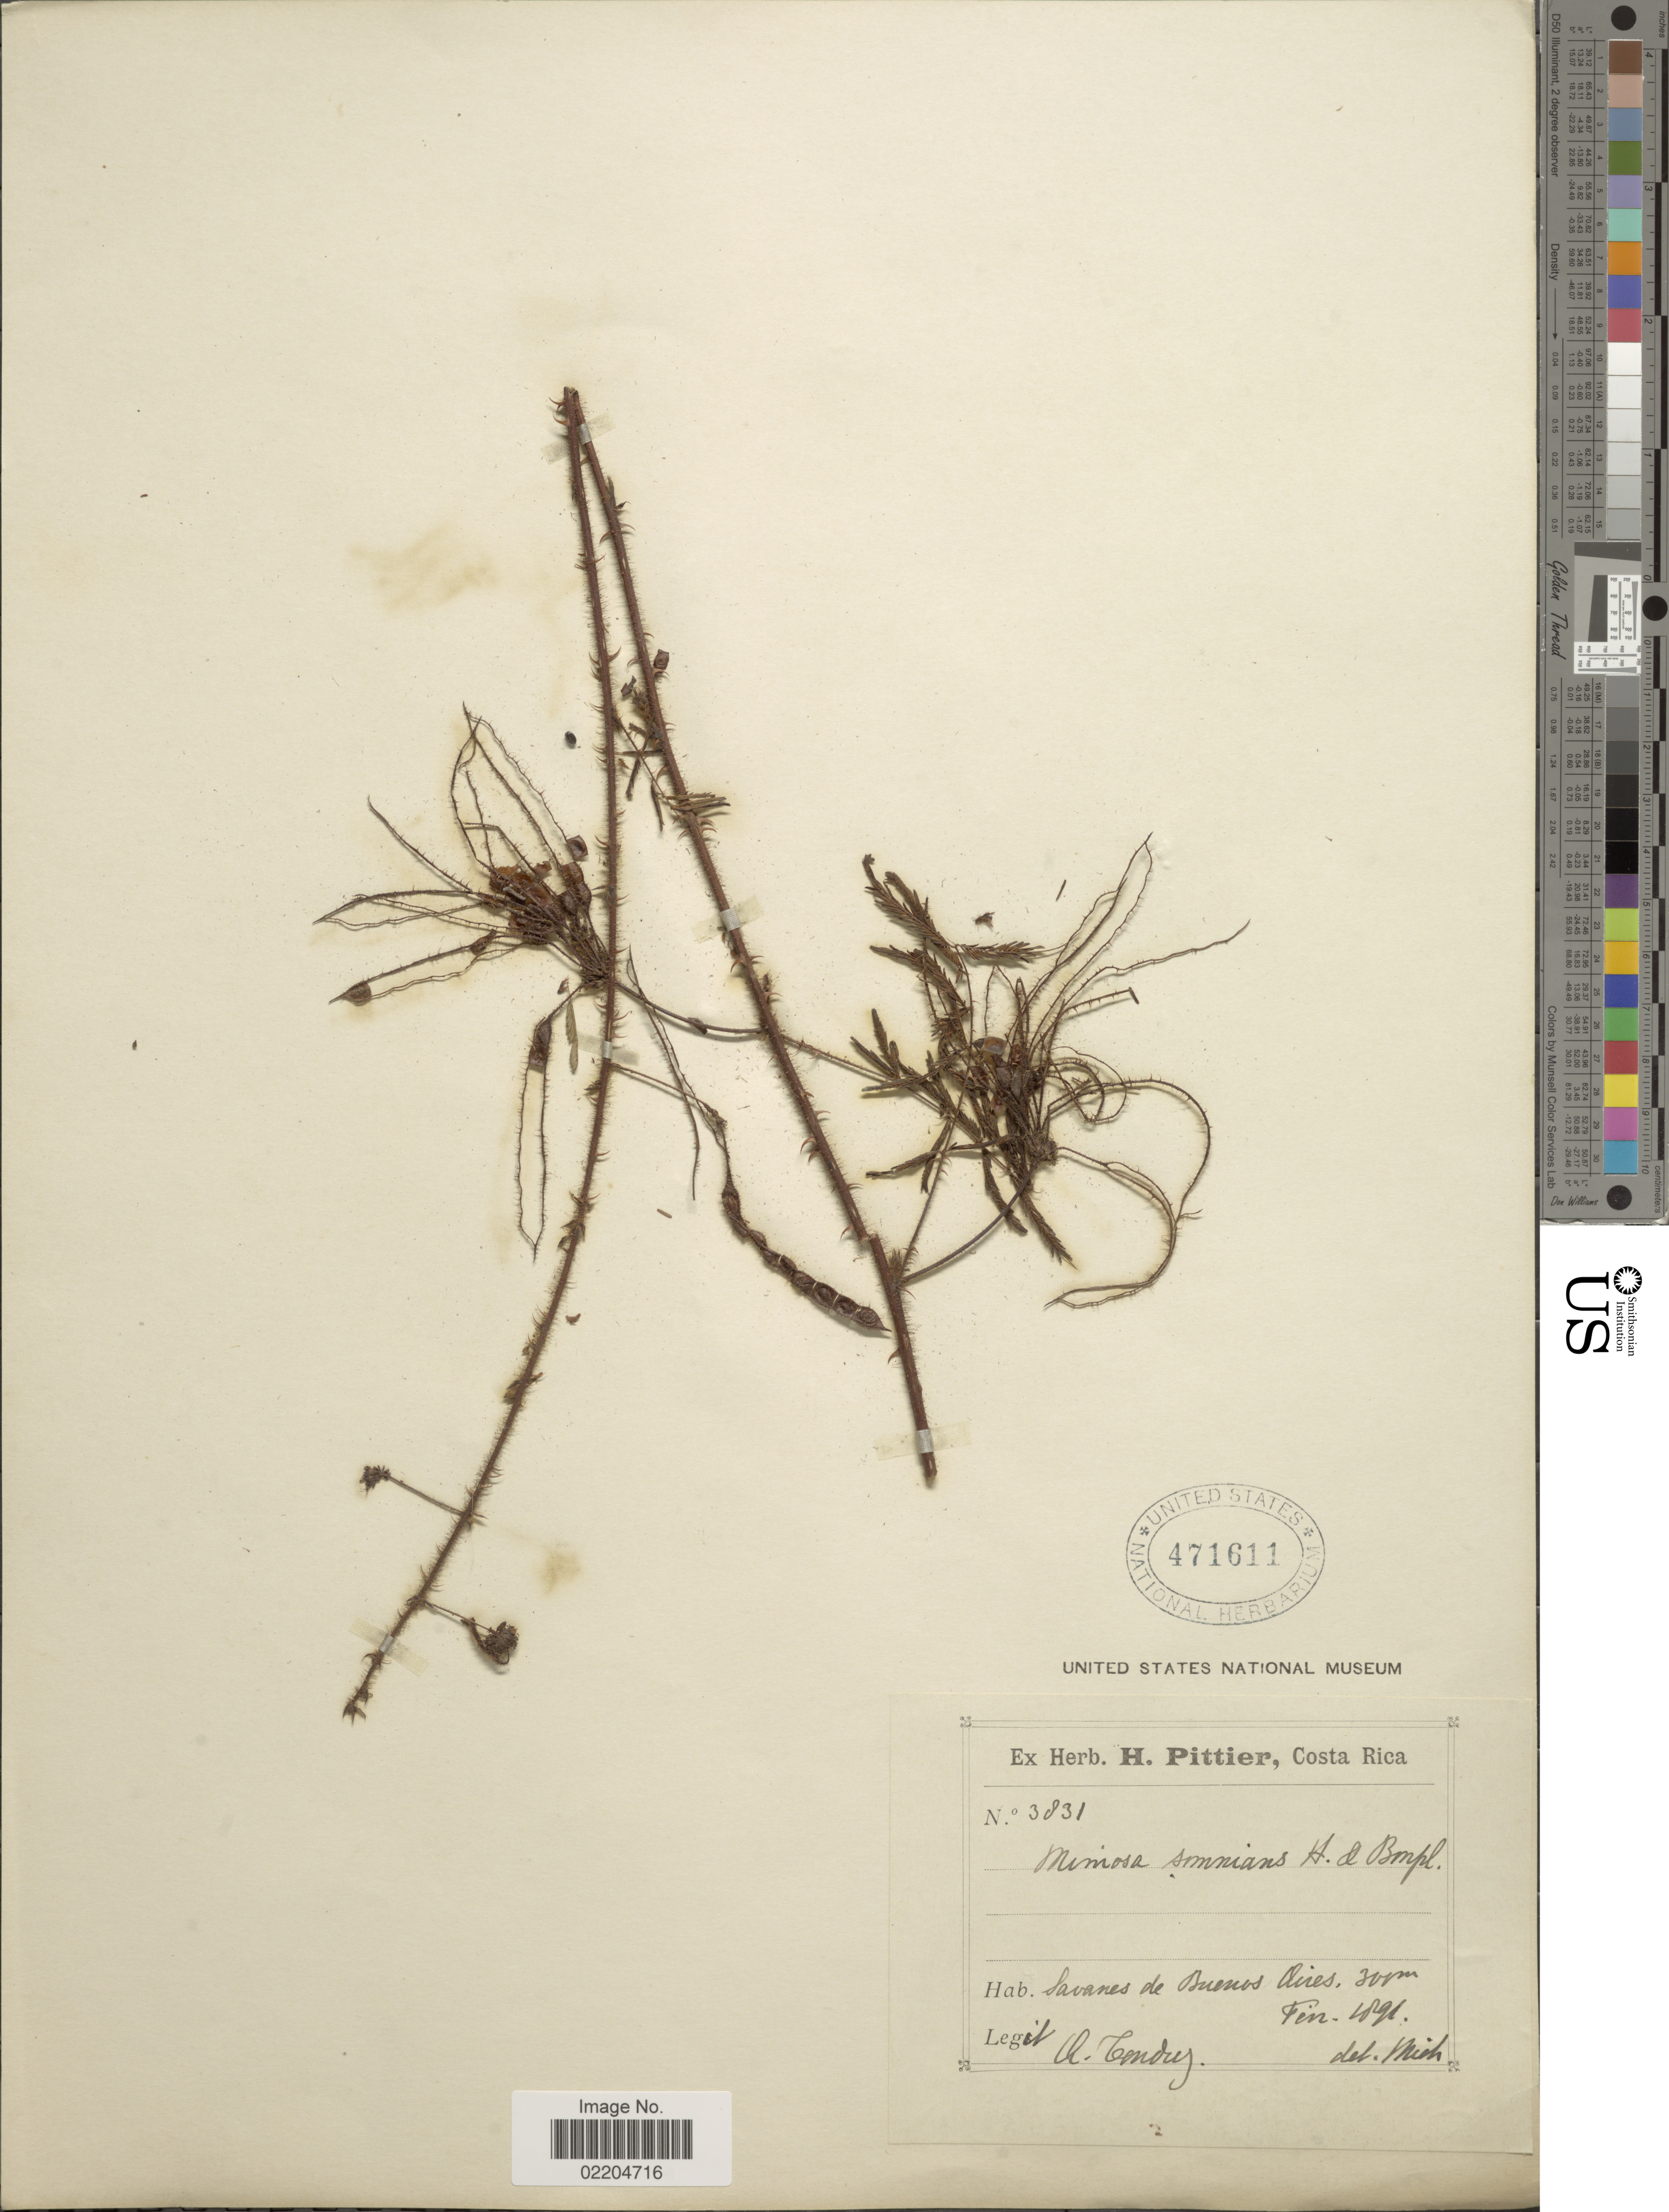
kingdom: Plantae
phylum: Tracheophyta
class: Magnoliopsida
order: Fabales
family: Fabaceae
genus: Mimosa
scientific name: Mimosa somnians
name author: Humb. & Bonpl. ex Willd.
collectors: A. Tonduz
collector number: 3831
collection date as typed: Fin 1891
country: Costa Rica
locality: Savanes de Buenos Aires.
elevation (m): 300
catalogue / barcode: US 471611